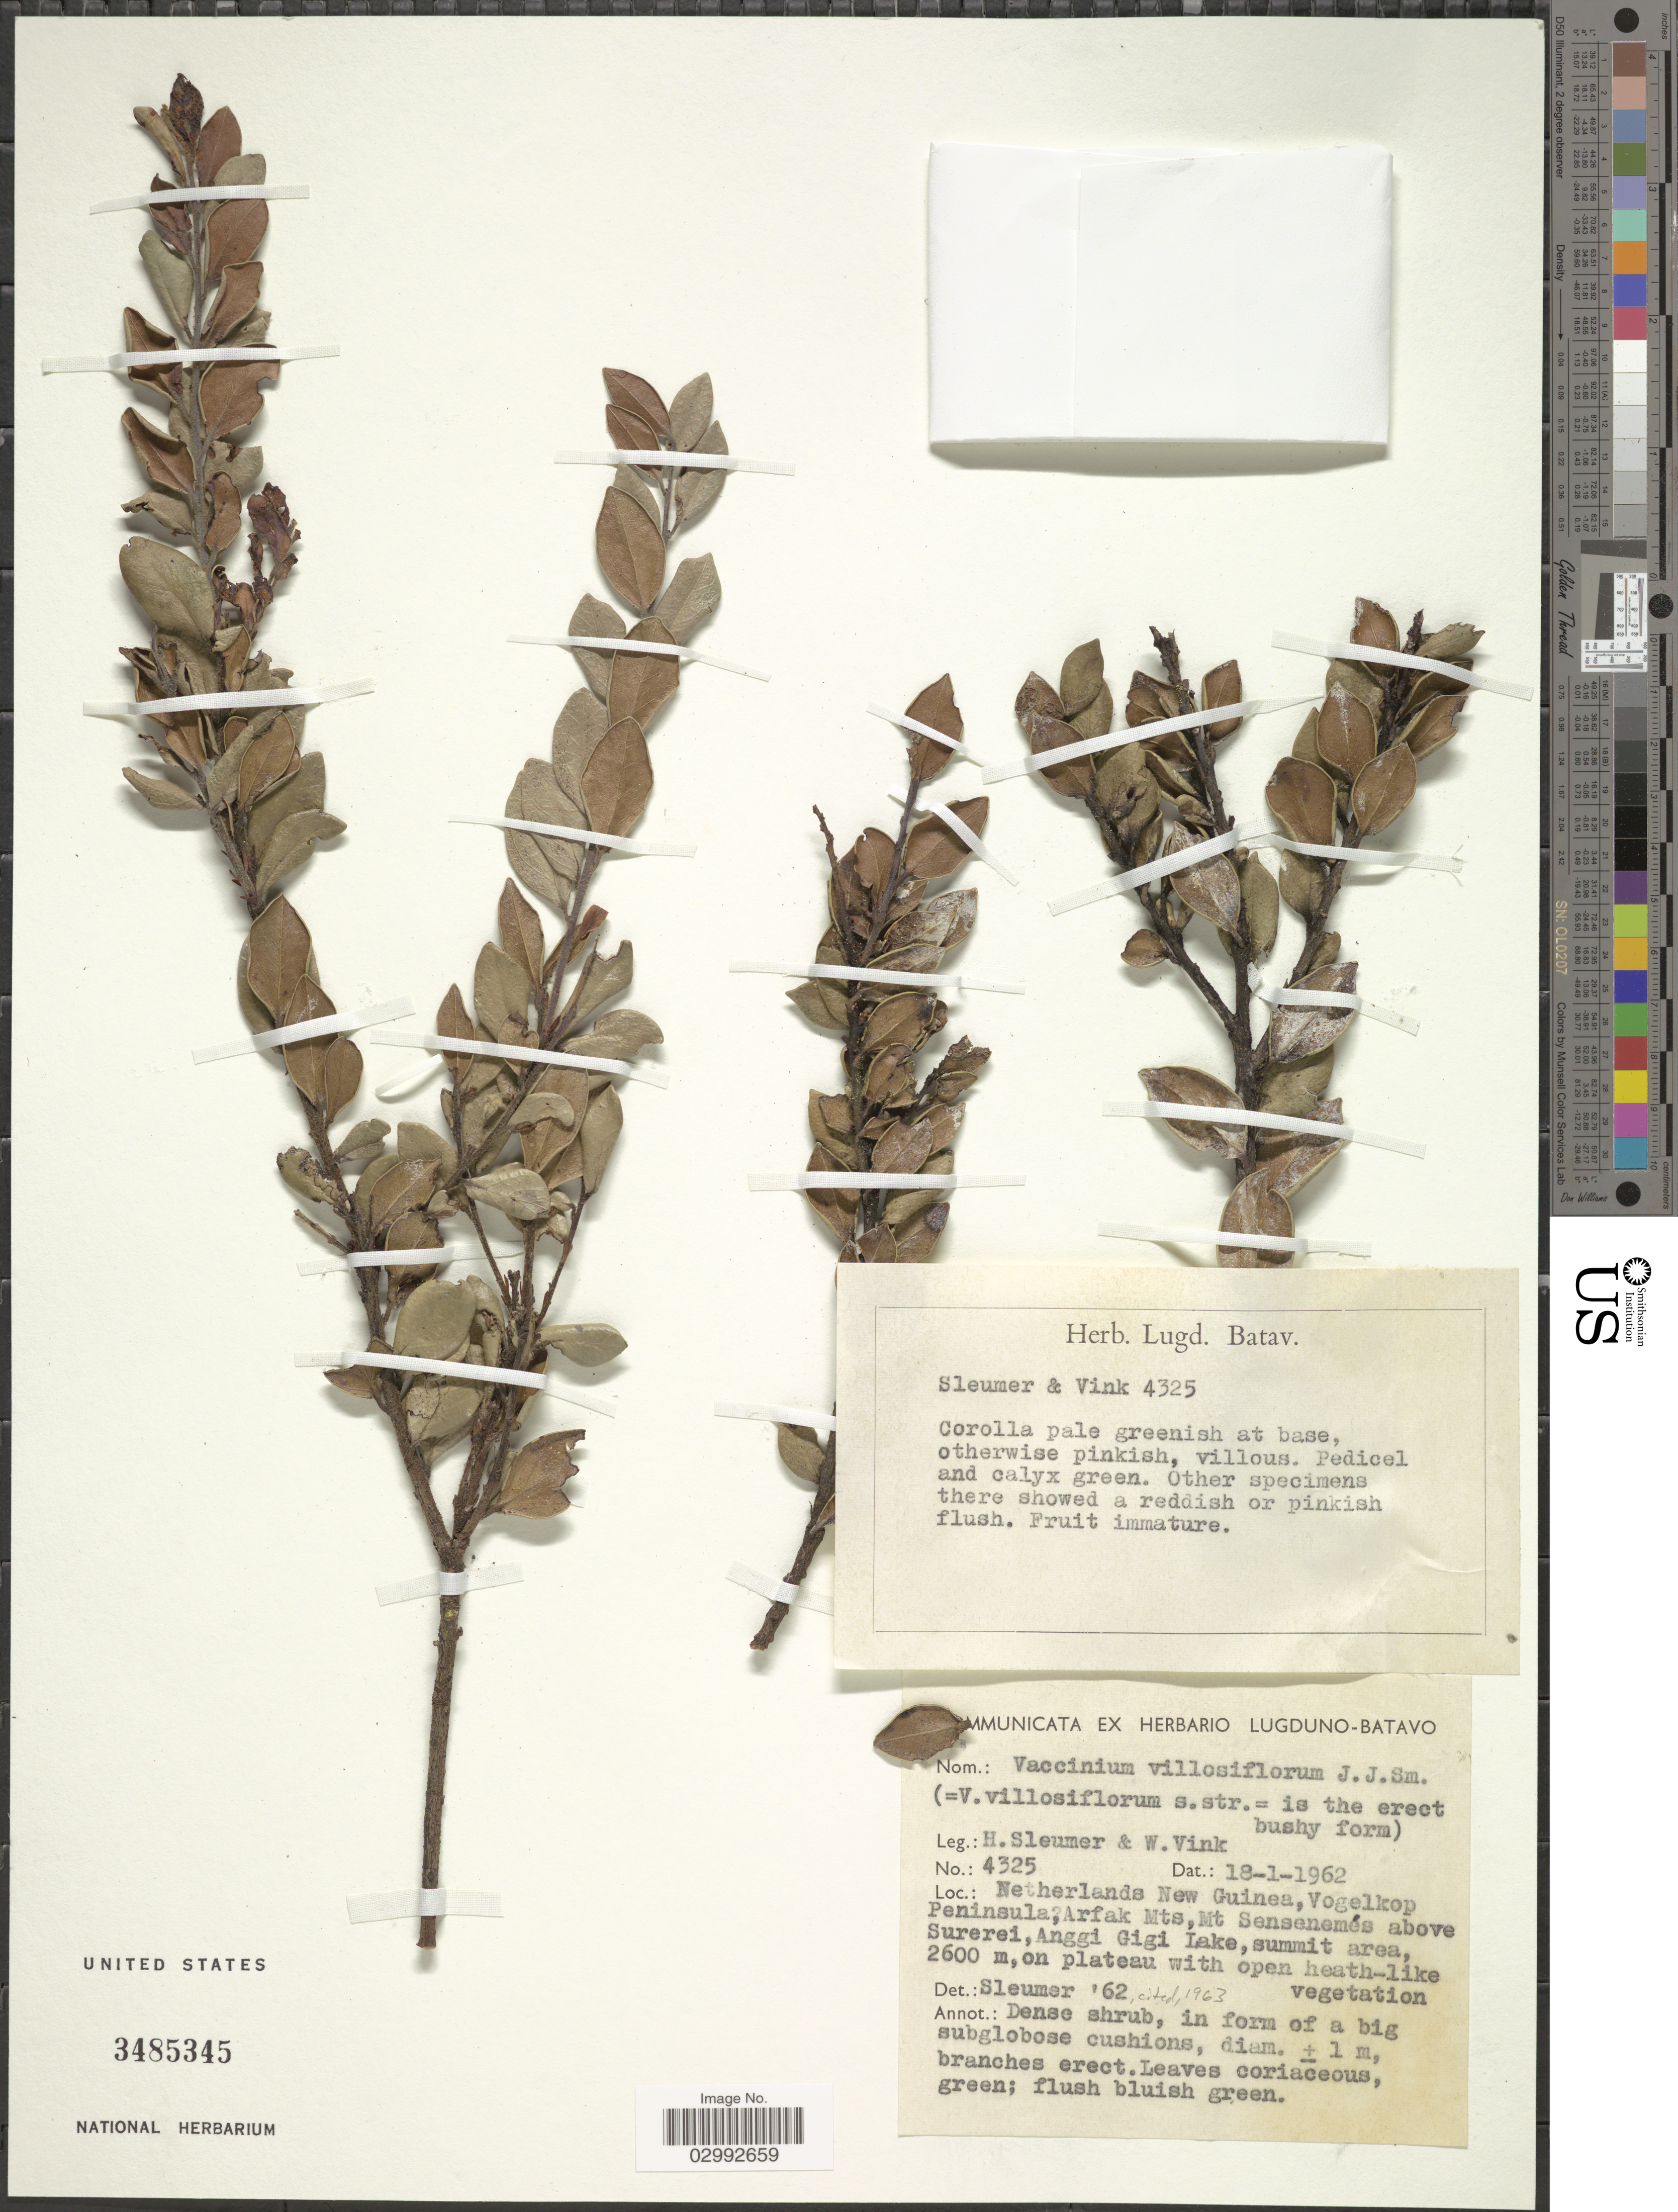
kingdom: Plantae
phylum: Tracheophyta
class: Magnoliopsida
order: Ericales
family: Ericaceae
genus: Vaccinium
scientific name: Vaccinium villosiflorum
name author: J.J. Sm.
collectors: H. O. Sleumer & W. Vink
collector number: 4325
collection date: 1962-01-18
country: Indonesia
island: New Guinea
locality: Netherlands New Guinea, Vogelkop Peninsula, Arfak Mts, Mt Sensenemés above Surerei, Anggi Gigi Lake, summit area.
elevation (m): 2600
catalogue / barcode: US 3485345